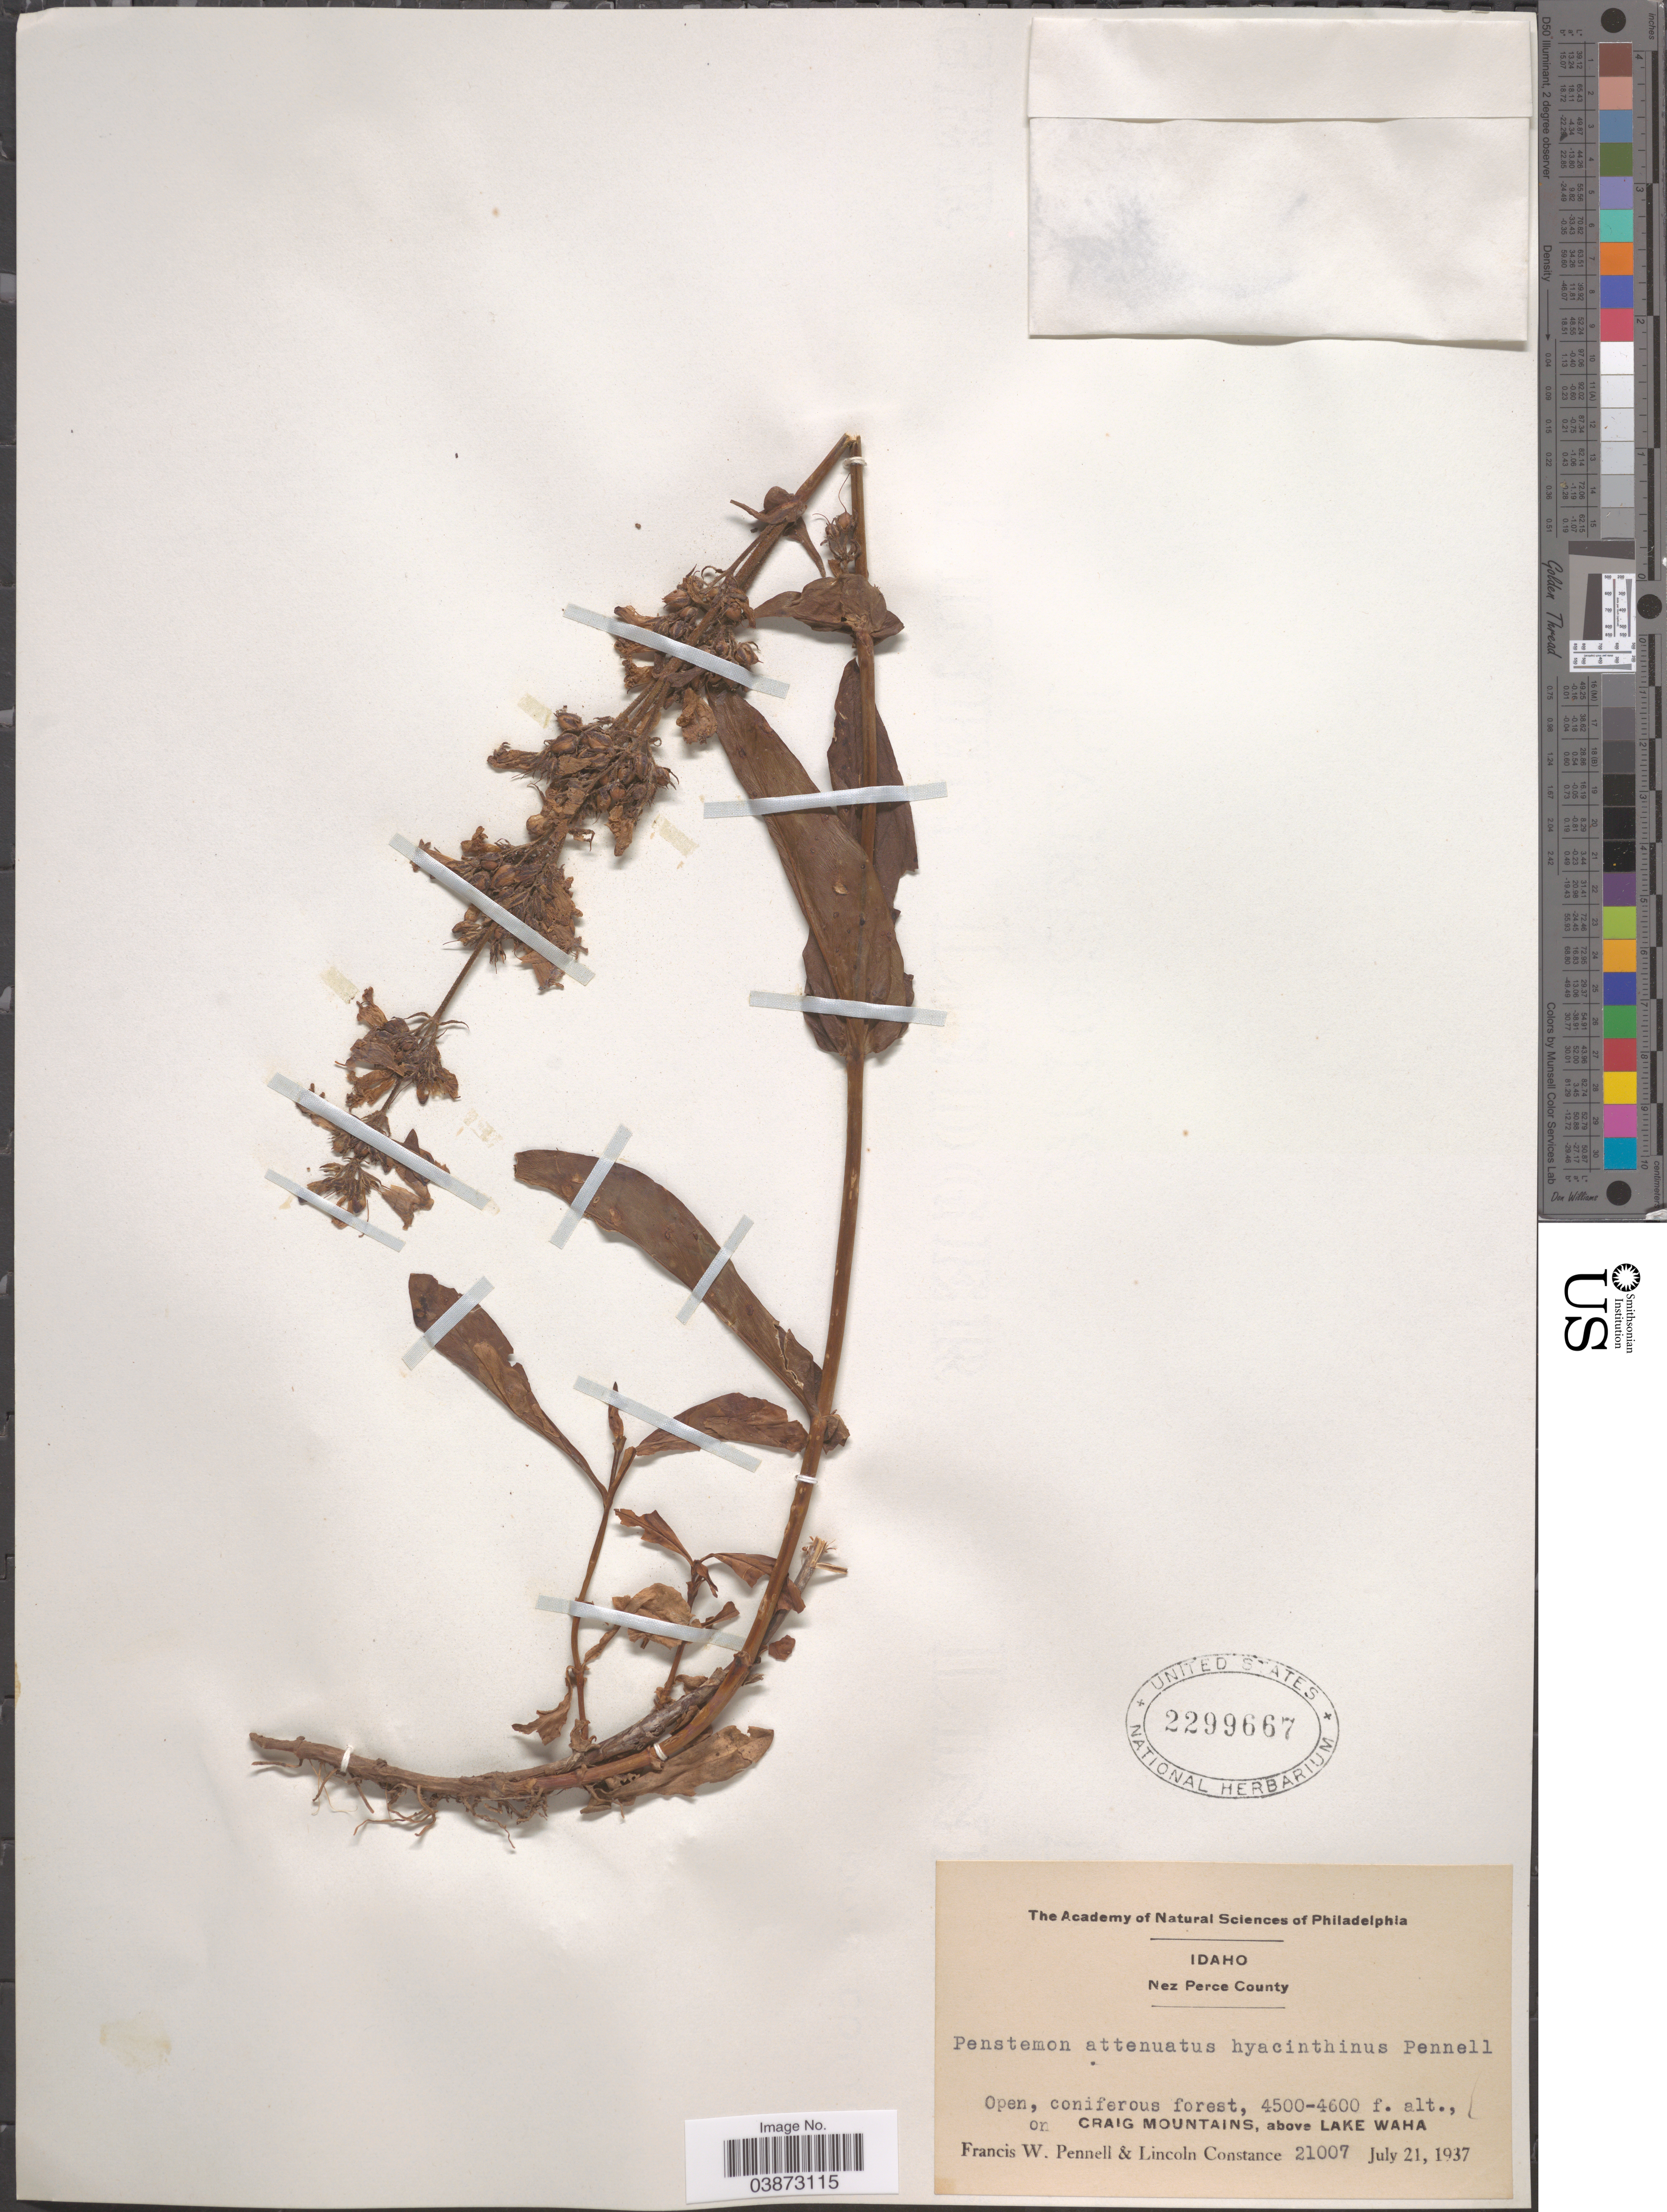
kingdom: Plantae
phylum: Tracheophyta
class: Magnoliopsida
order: Lamiales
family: Plantaginaceae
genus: Penstemon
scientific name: Penstemon attenuatus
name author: Douglas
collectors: F. W. Pennell & L. Constance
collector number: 21007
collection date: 1937-07-21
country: United States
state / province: Idaho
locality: Nez Perce County. On Craig Mountains, above Lake Waha.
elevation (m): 1372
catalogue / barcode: US 2299667